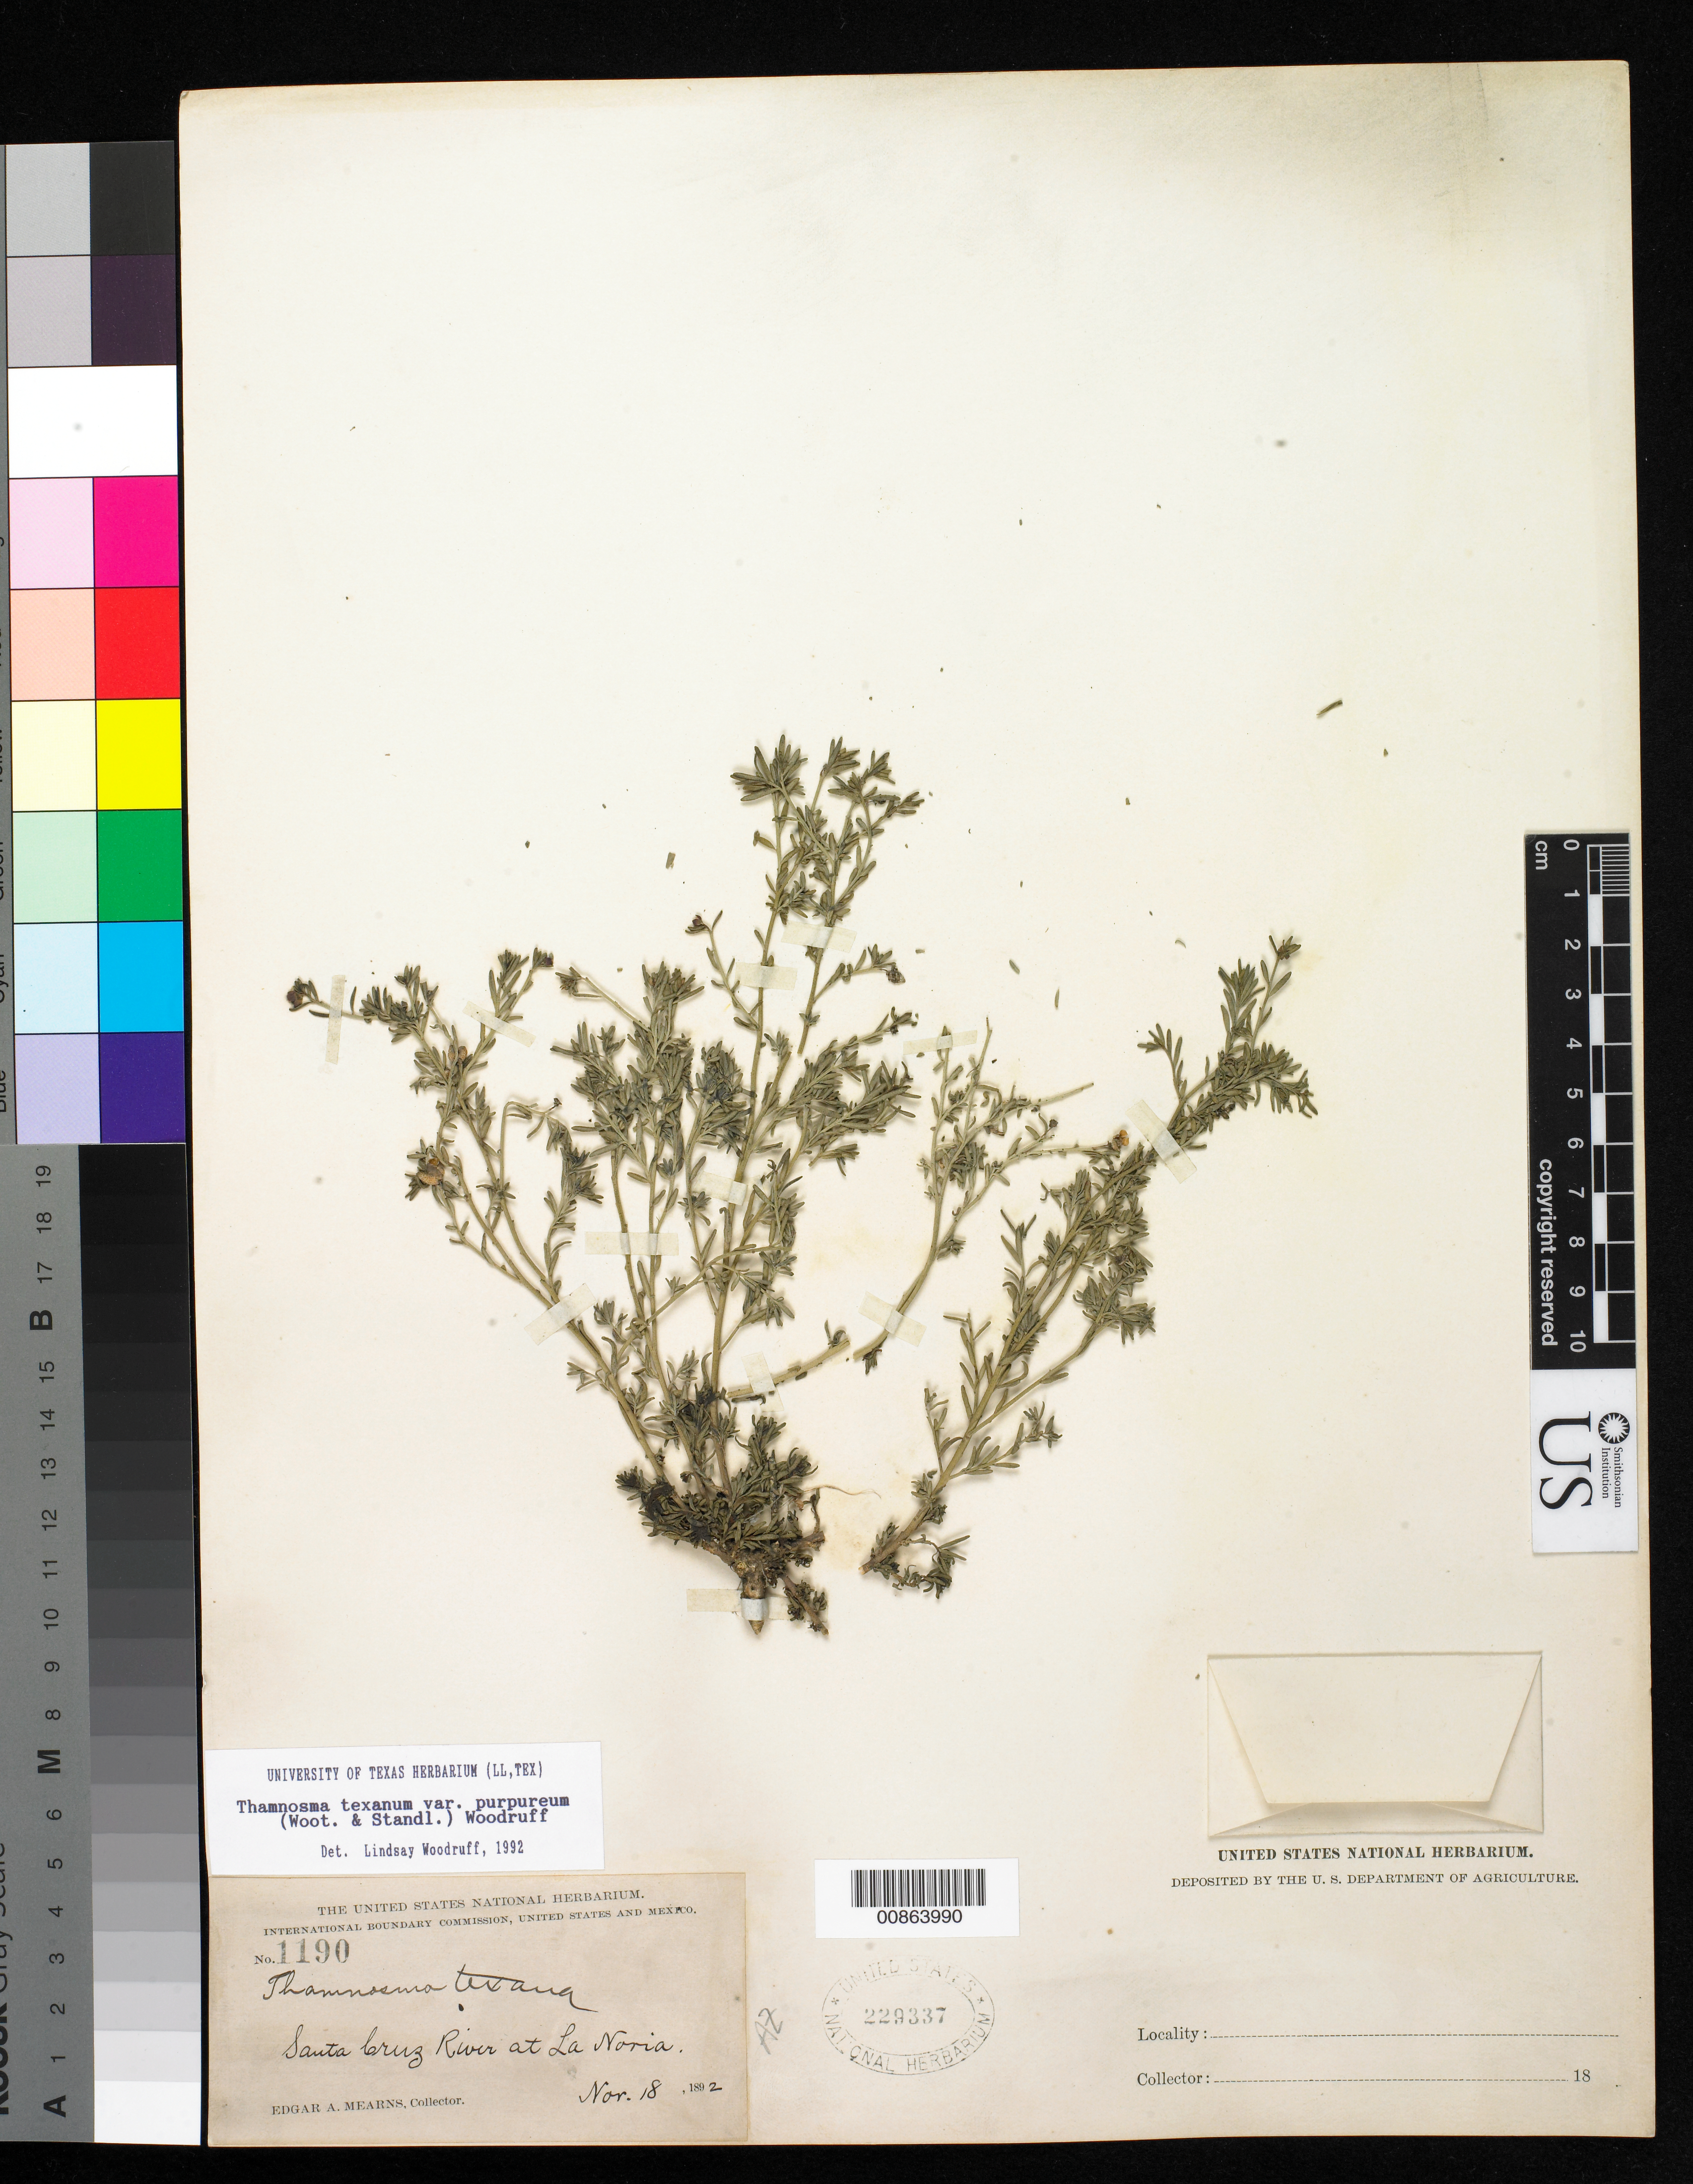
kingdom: Plantae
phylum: Tracheophyta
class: Magnoliopsida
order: Sapindales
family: Rutaceae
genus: Thamnosma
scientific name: Thamnosma texana var. purpurea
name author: (Wooton & Standl.) Woodruff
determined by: Woodruff, L.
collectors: E. A. Mearns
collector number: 1190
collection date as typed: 18 Nov 1892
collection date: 1892-11-18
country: United States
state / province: Arizona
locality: Santa Cruz River at La Noria.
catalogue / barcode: US 229337